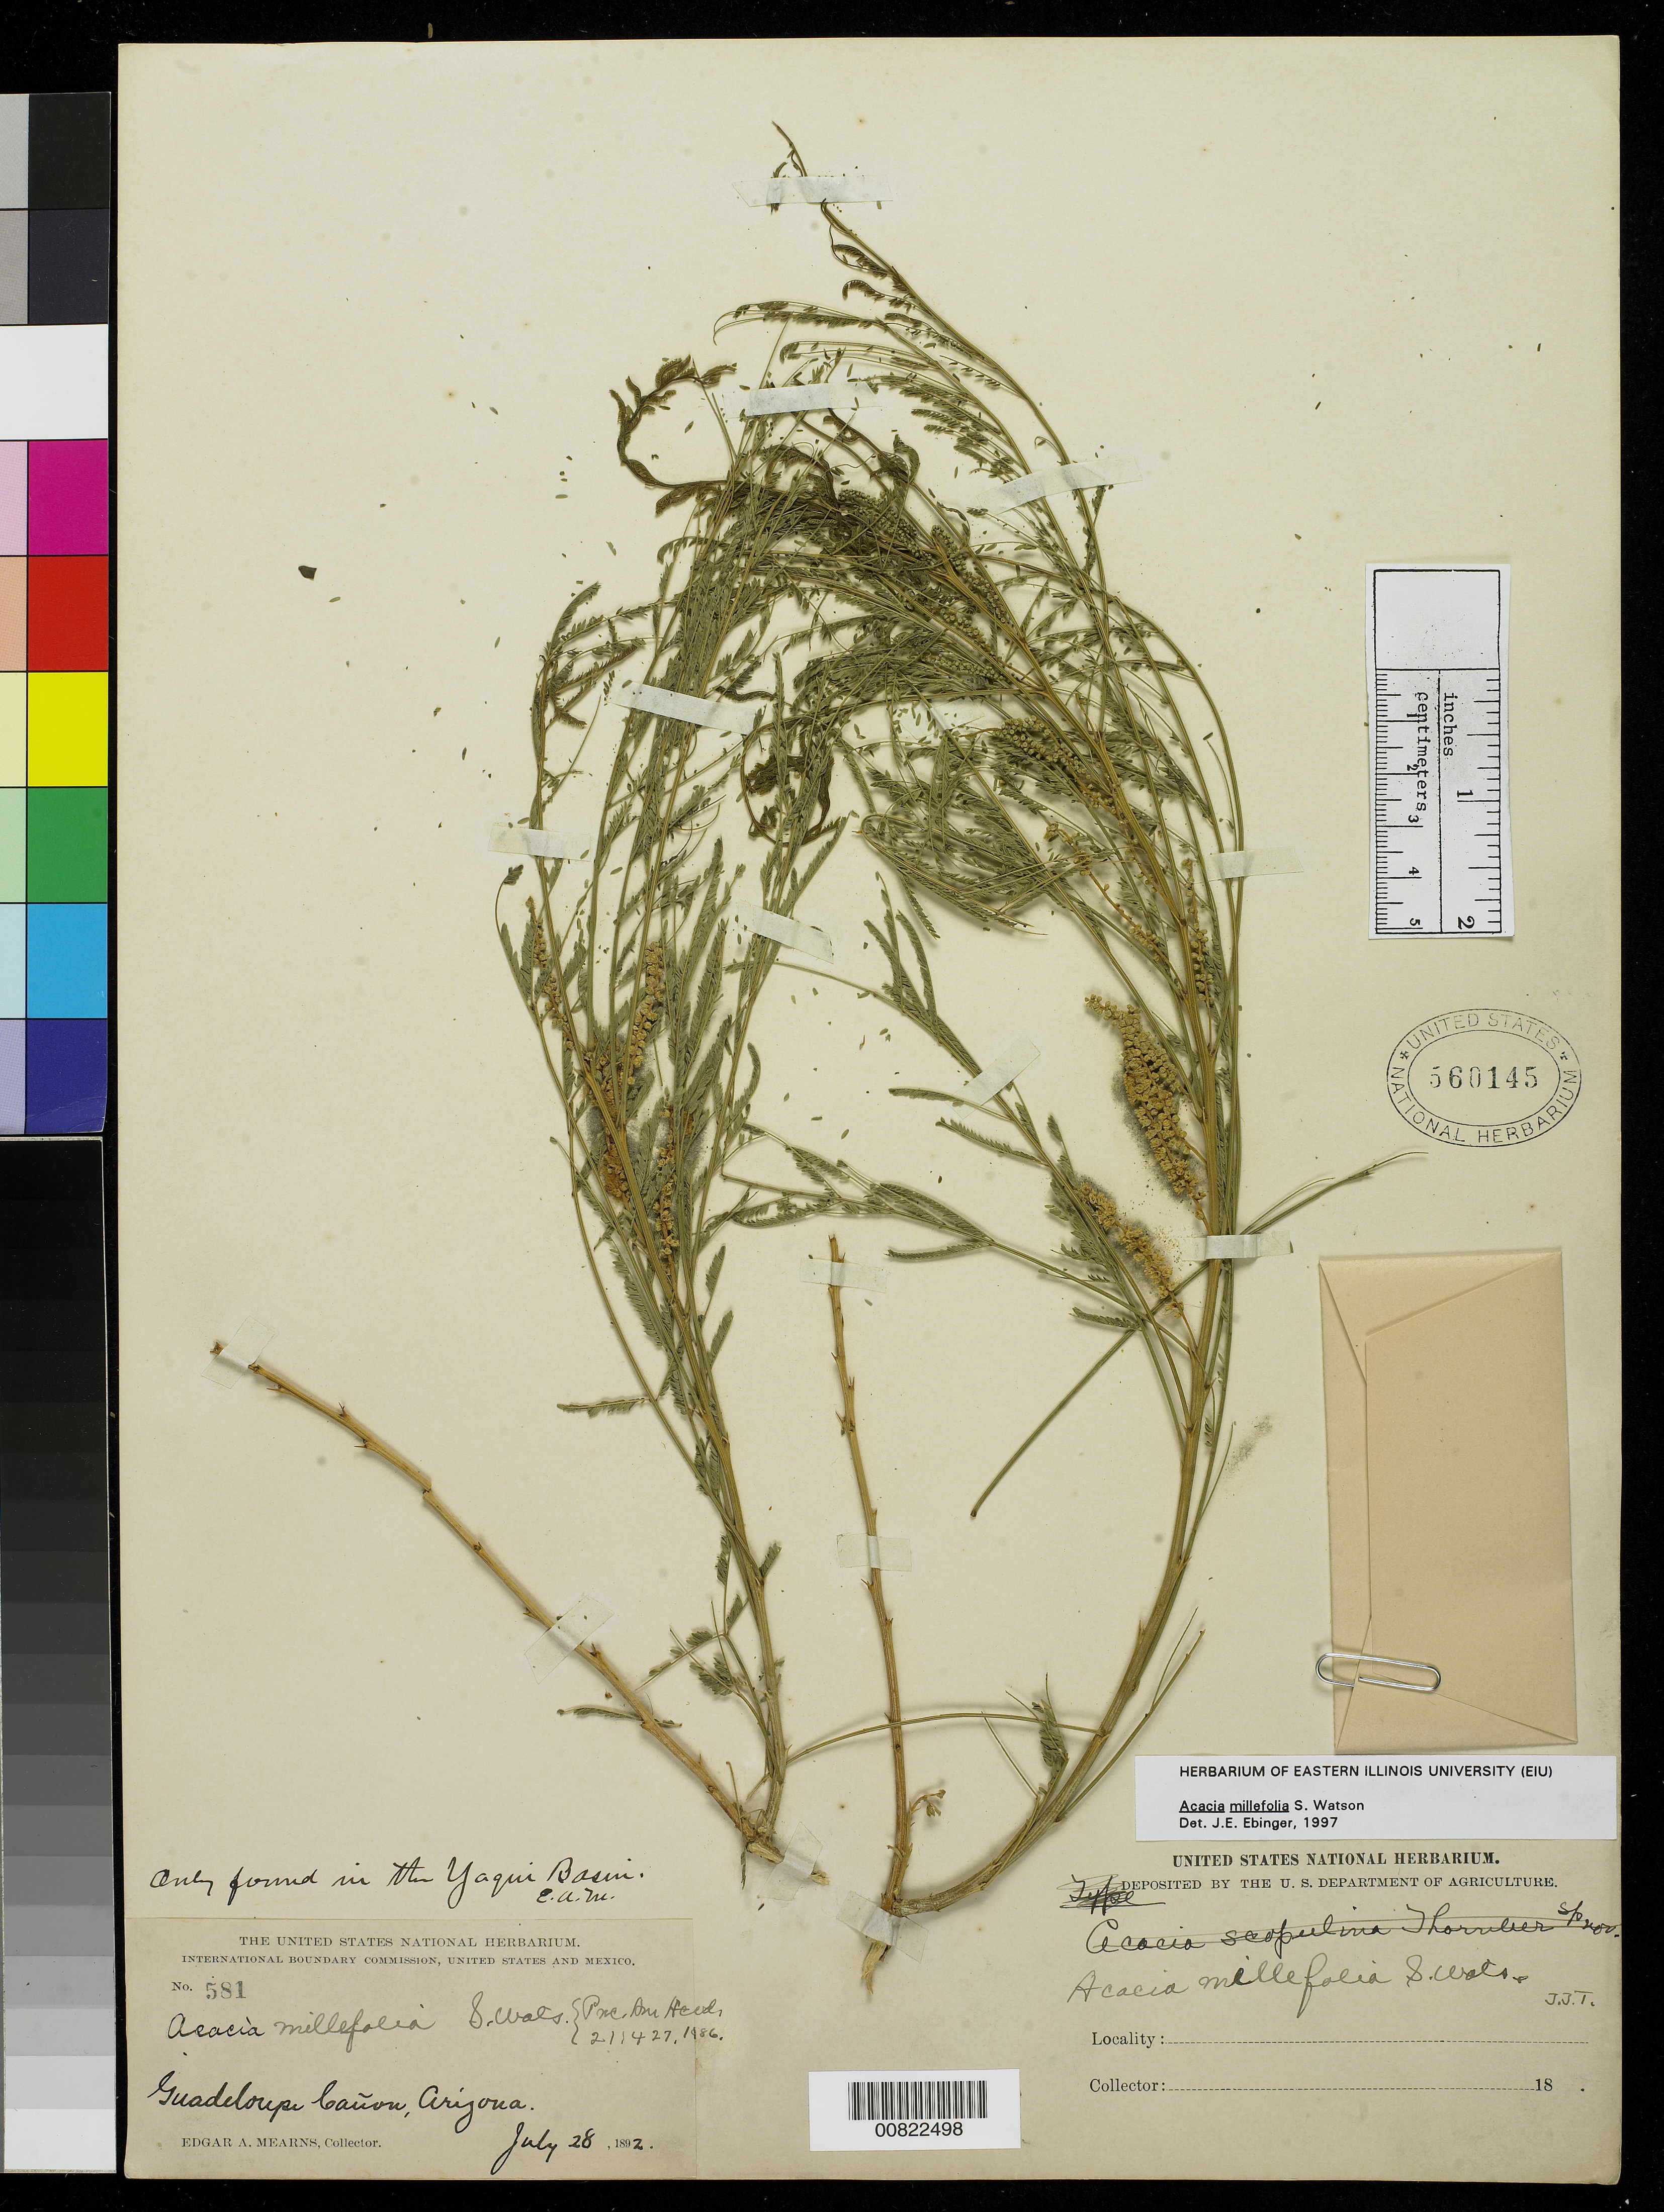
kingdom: Plantae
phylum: Tracheophyta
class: Magnoliopsida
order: Fabales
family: Fabaceae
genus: Mariosousa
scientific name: Mariosousa millefolia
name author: (S. Watson) Seigler & Ebinger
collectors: E. A. Mearns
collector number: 581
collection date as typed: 28 Jul 1892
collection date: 1892-07-28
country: United States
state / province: Arizona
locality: Guadalupe Cañon, Arizona.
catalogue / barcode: US 560145